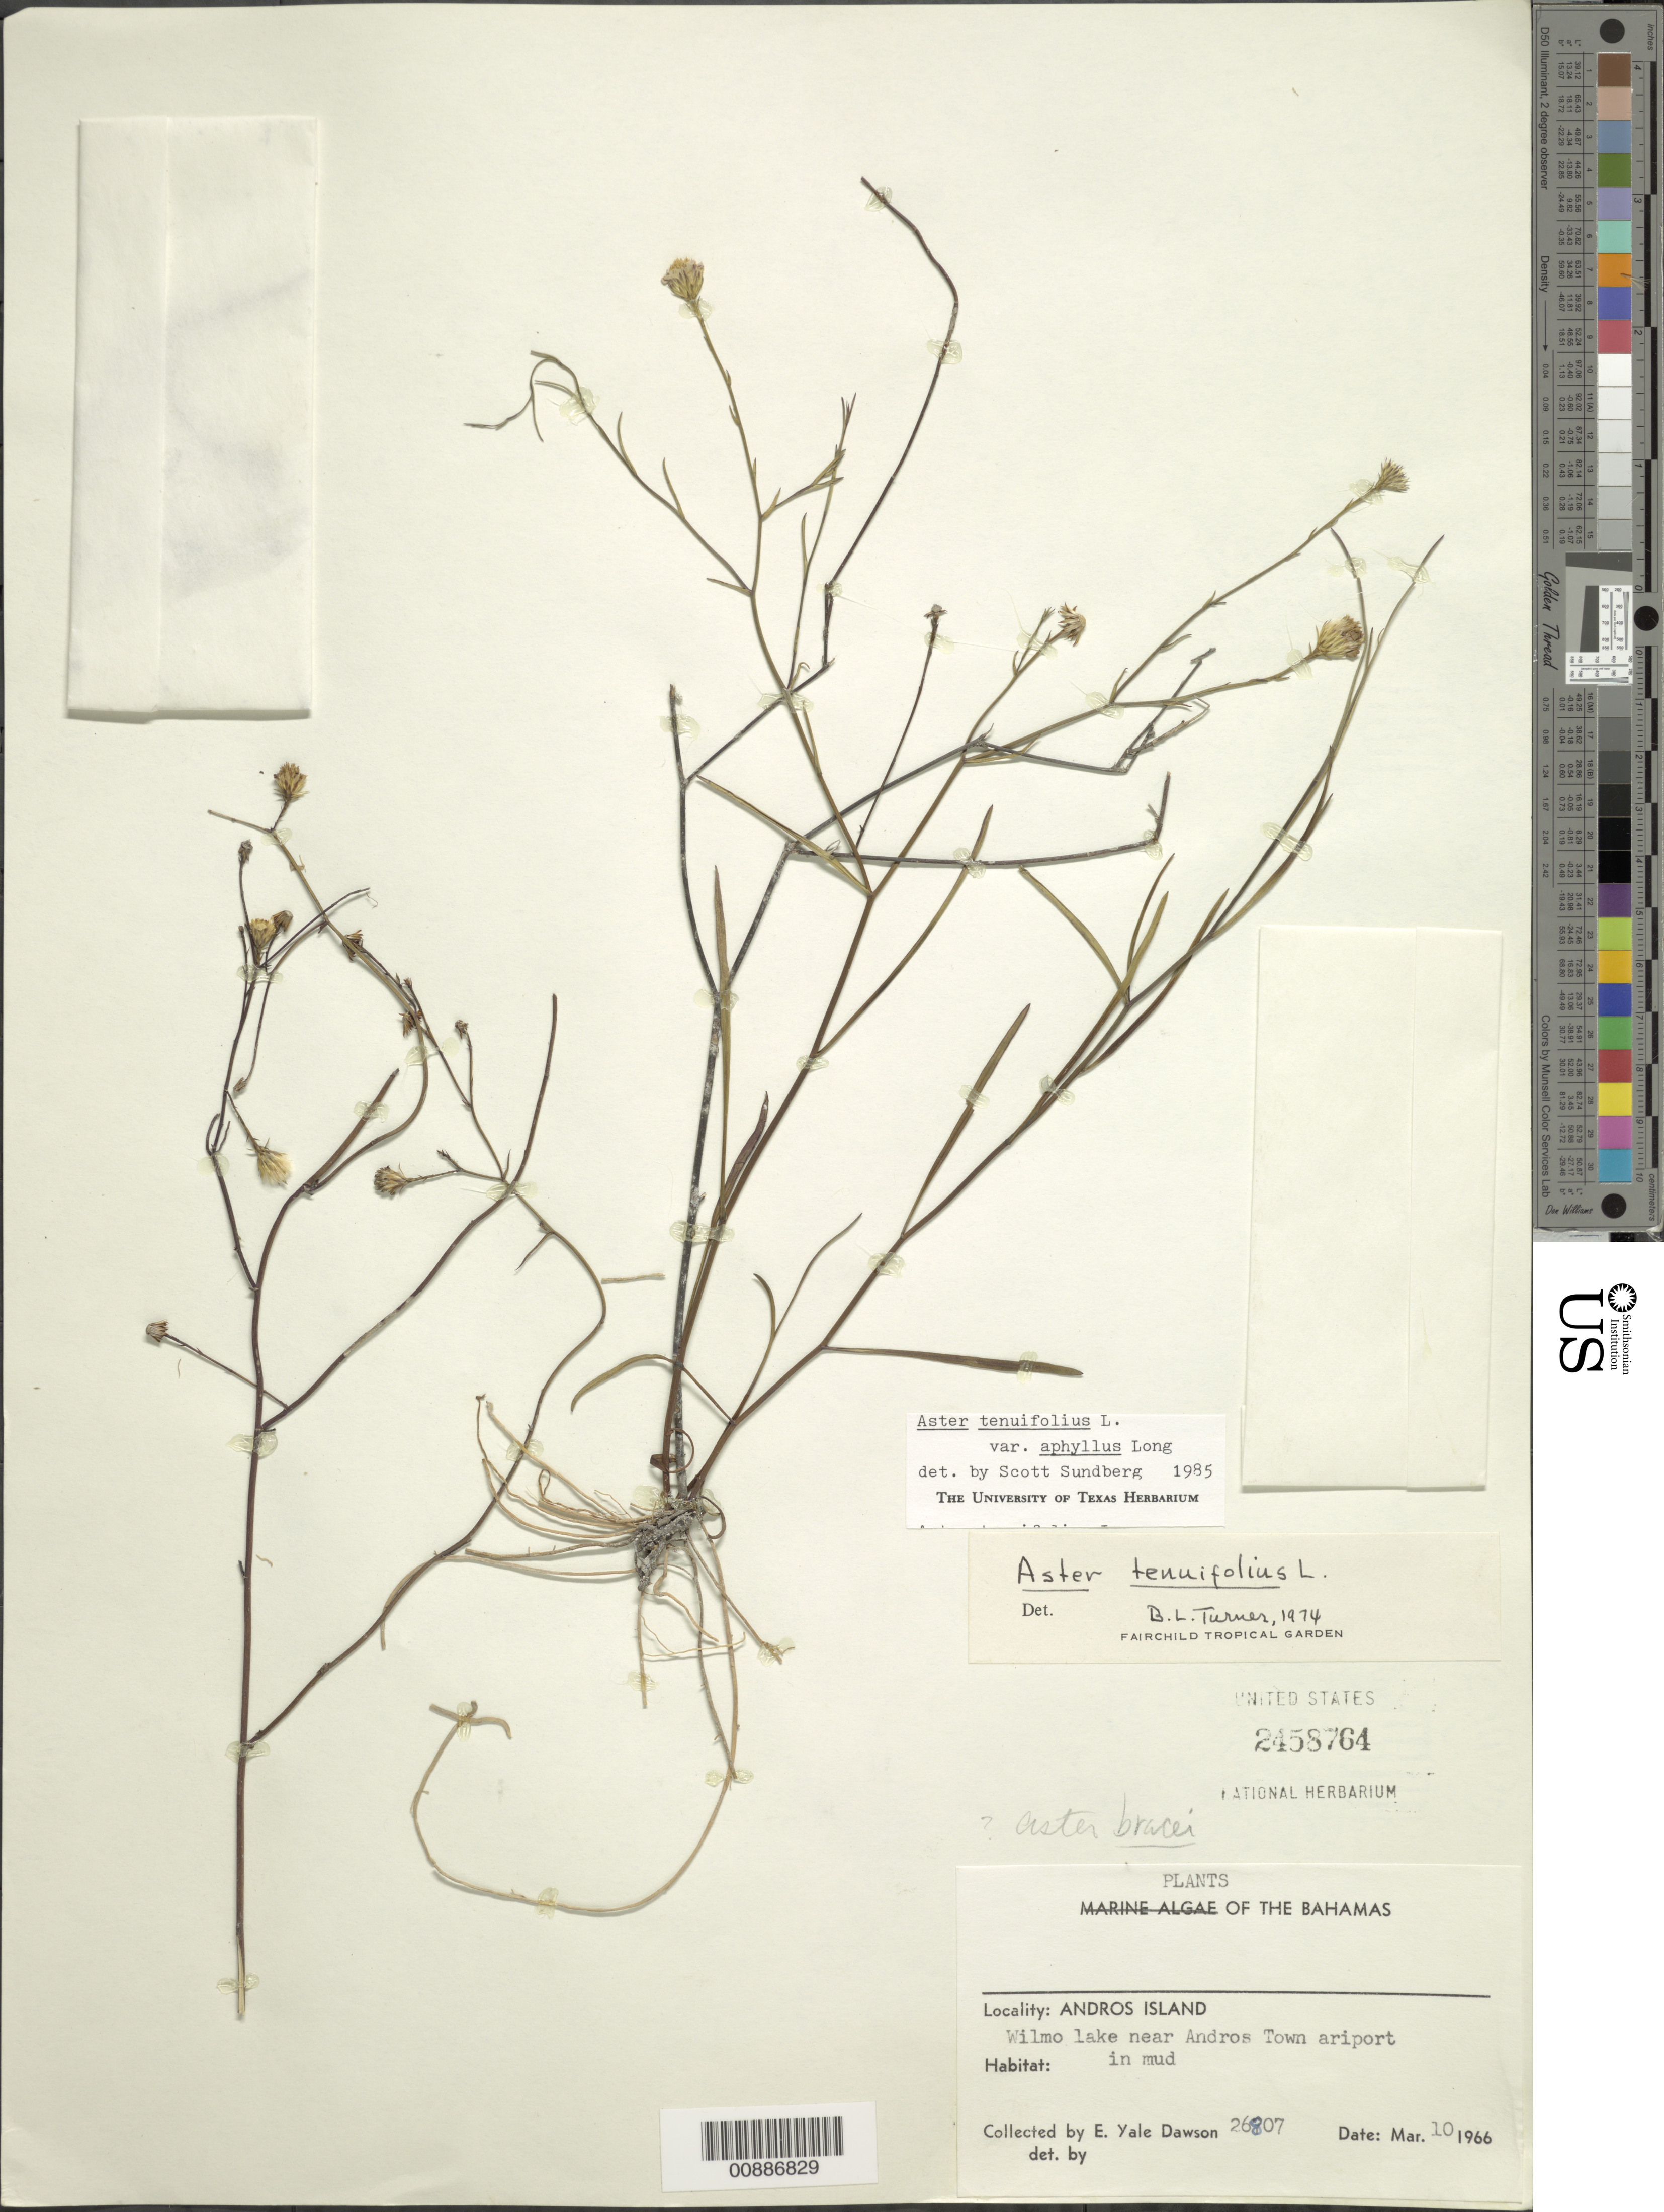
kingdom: Plantae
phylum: Tracheophyta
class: Magnoliopsida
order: Asterales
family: Asteraceae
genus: Symphyotrichum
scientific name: Symphyotrichum tenuifolium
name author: (L.) G.L. Nesom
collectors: E. Y. Dawson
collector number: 26807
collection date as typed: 10 Mar 1966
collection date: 1966-03-10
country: Bahamas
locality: Andros Island. Wilmo Lake, near Andros Town airport.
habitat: In mud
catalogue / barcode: US 2458764